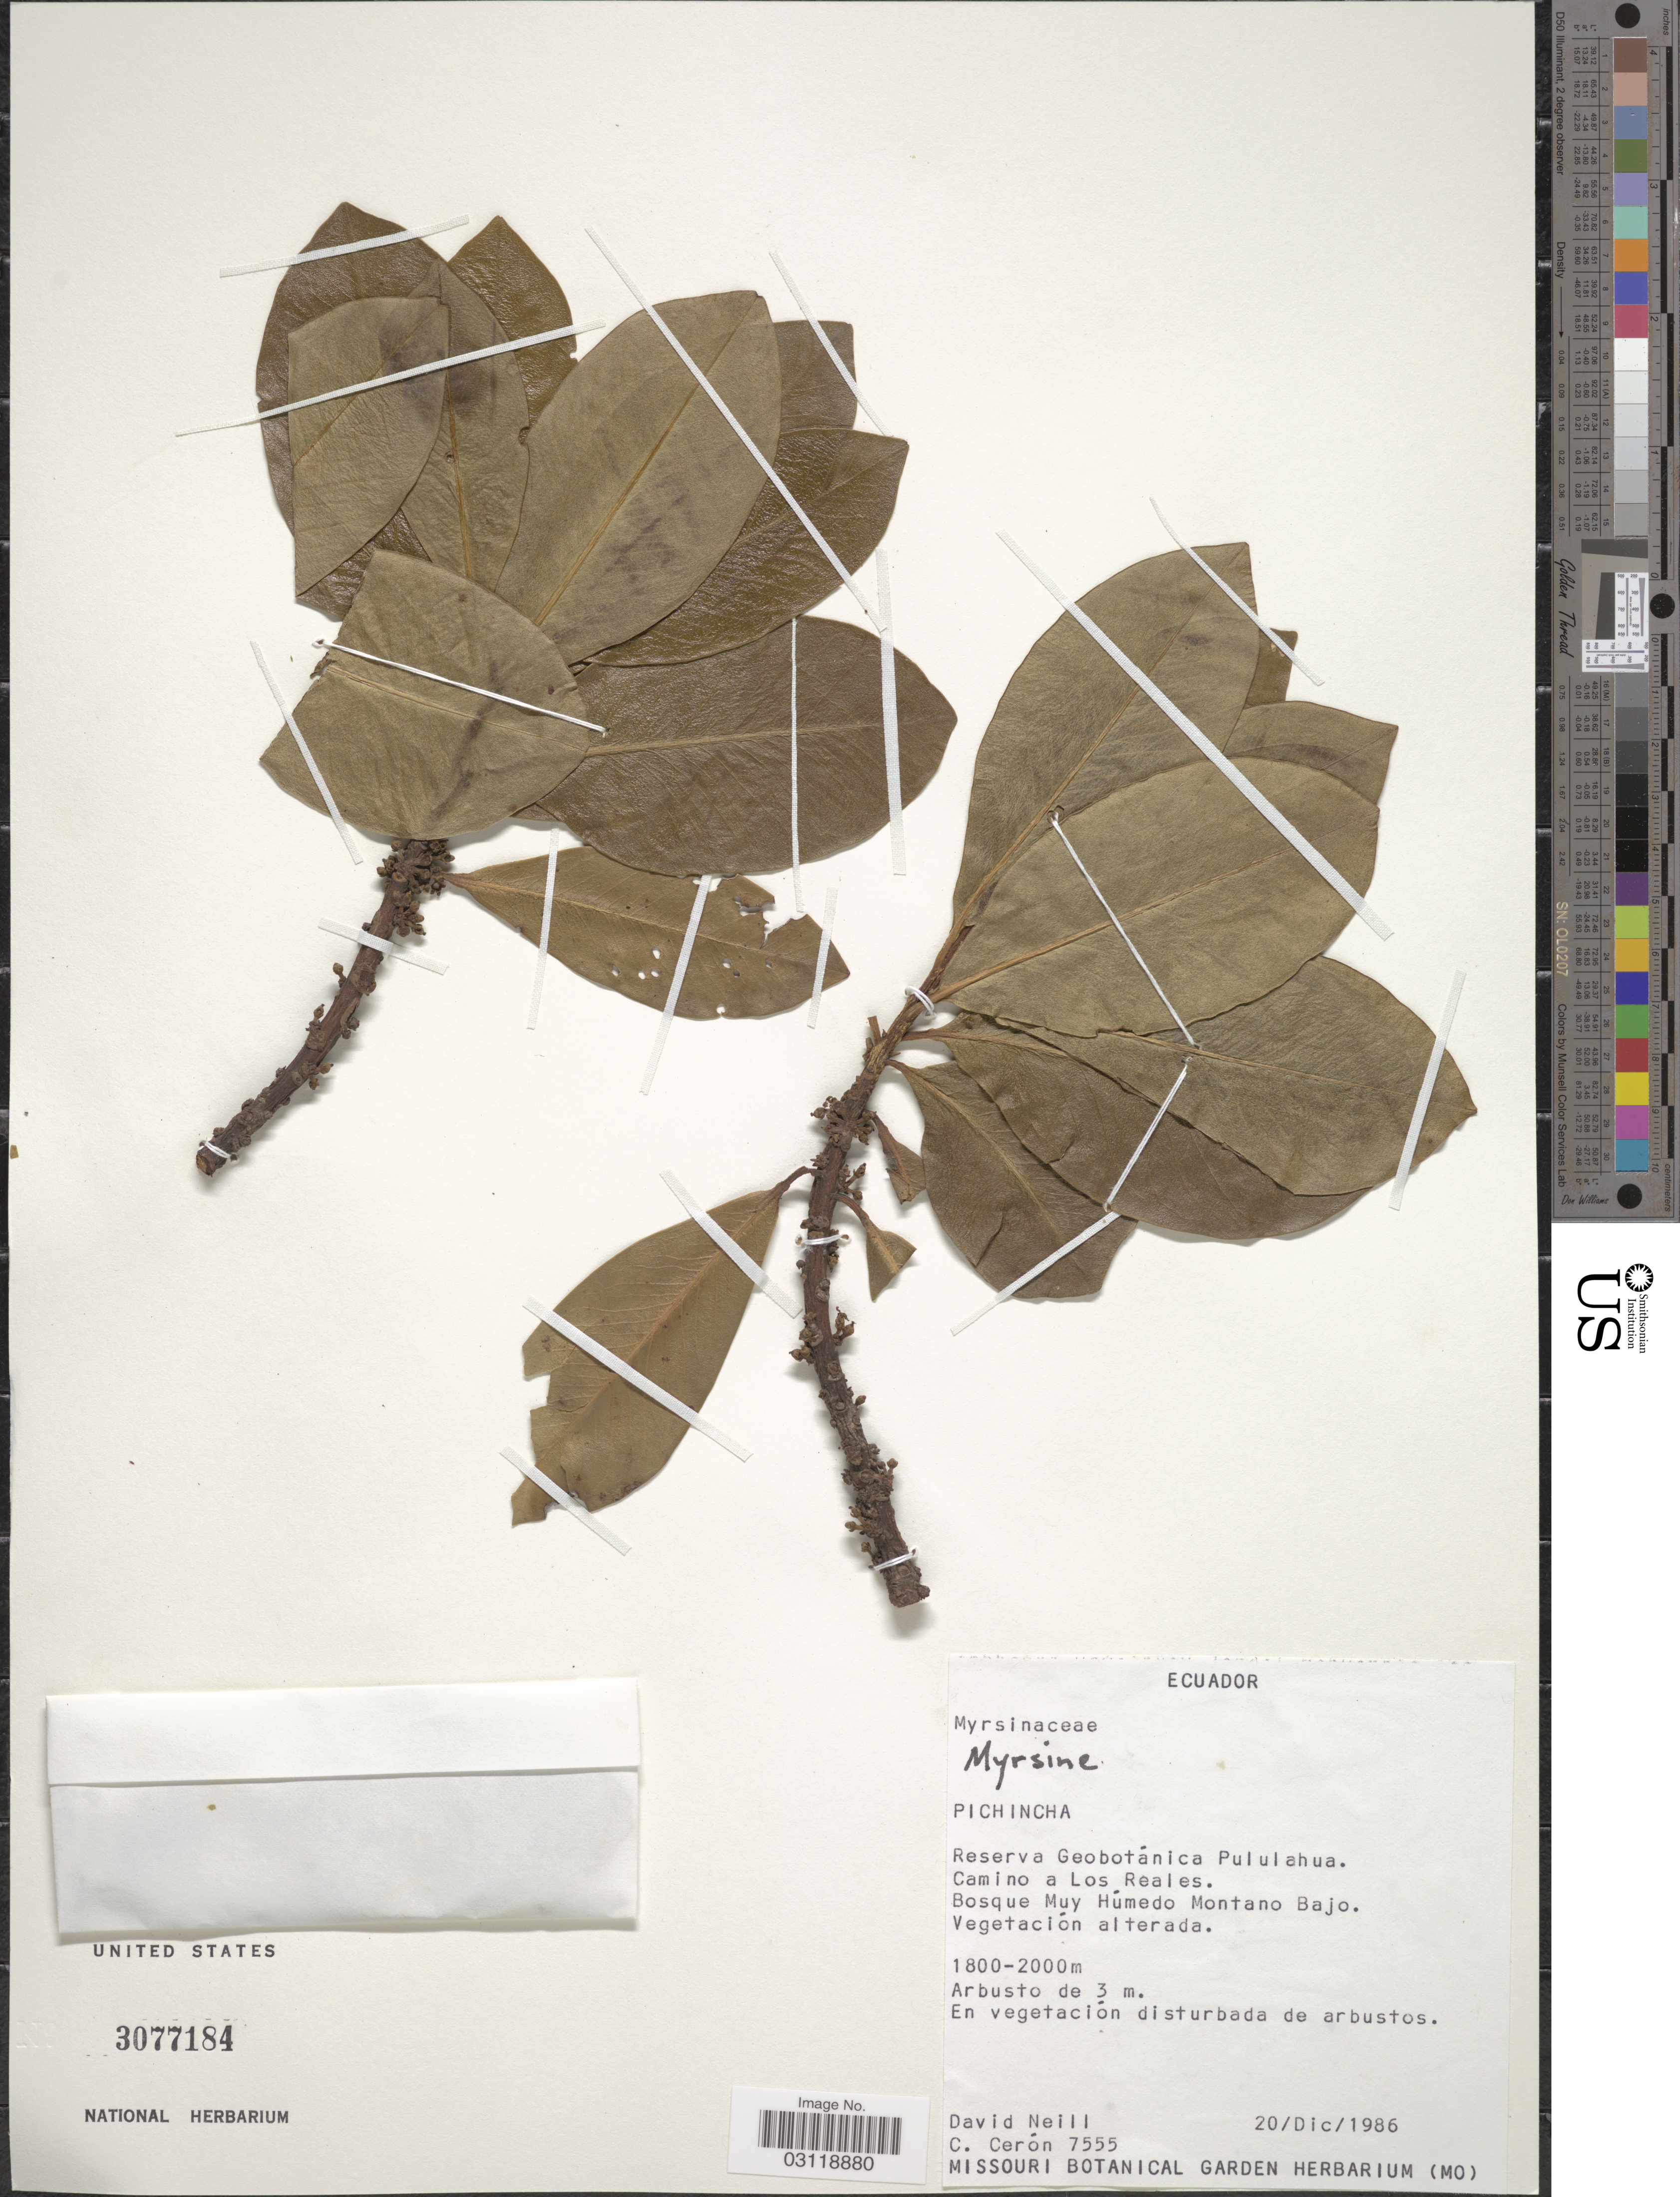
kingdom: Plantae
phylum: Tracheophyta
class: Magnoliopsida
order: Ericales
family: Primulaceae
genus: Rapanea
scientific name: Rapanea sp.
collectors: D. Neill & C. E. Cerón M.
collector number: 7555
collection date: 1986-12-20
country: Ecuador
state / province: Pichincha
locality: Reserva Geobotánica Pululahua. Camino a Los Reales.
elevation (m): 1800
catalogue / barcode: US 3077184